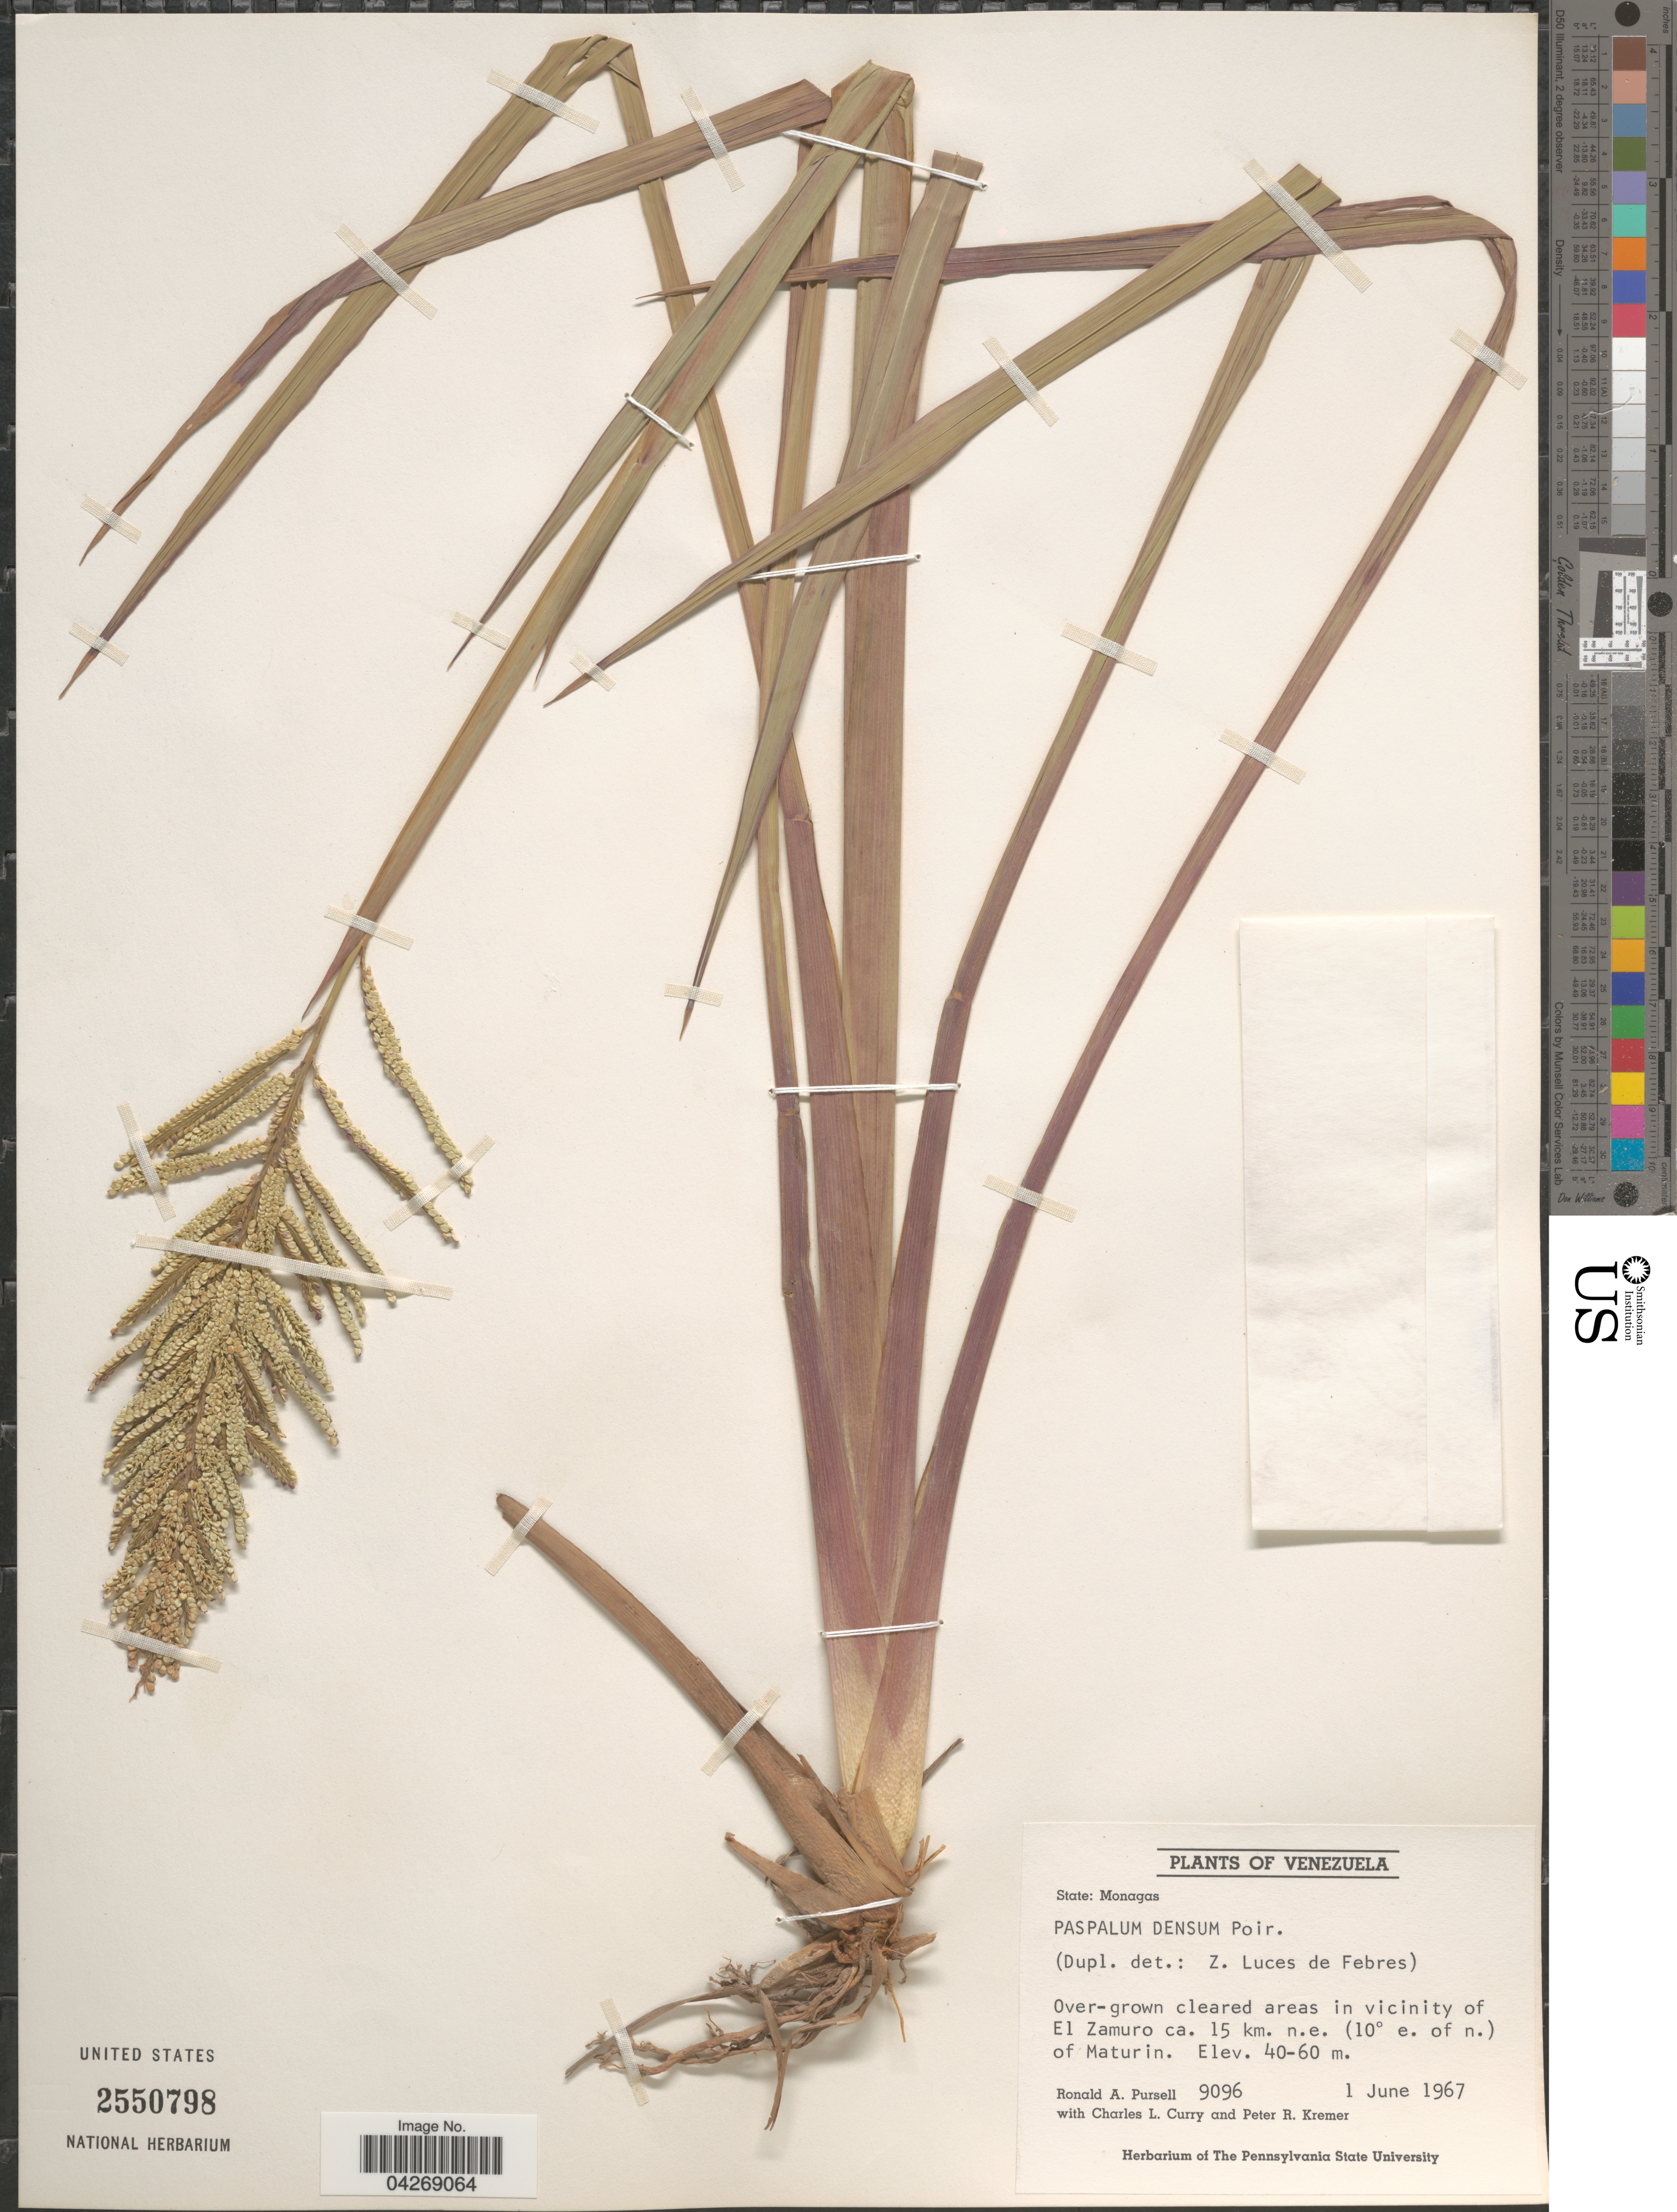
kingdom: Plantae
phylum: Tracheophyta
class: Liliopsida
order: Poales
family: Poaceae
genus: Paspalum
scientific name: Paspalum densum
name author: Poir.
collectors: R. A. Pursell, C. L. Curry & P. Kremer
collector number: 9096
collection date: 1967-06-01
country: Venezuela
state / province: Monagas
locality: Over-grown cleared areas in vicinity of El Zamuro ca. 15 km. n.e. (10° e. of n.) of Maturin.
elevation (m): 40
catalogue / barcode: US 2550798